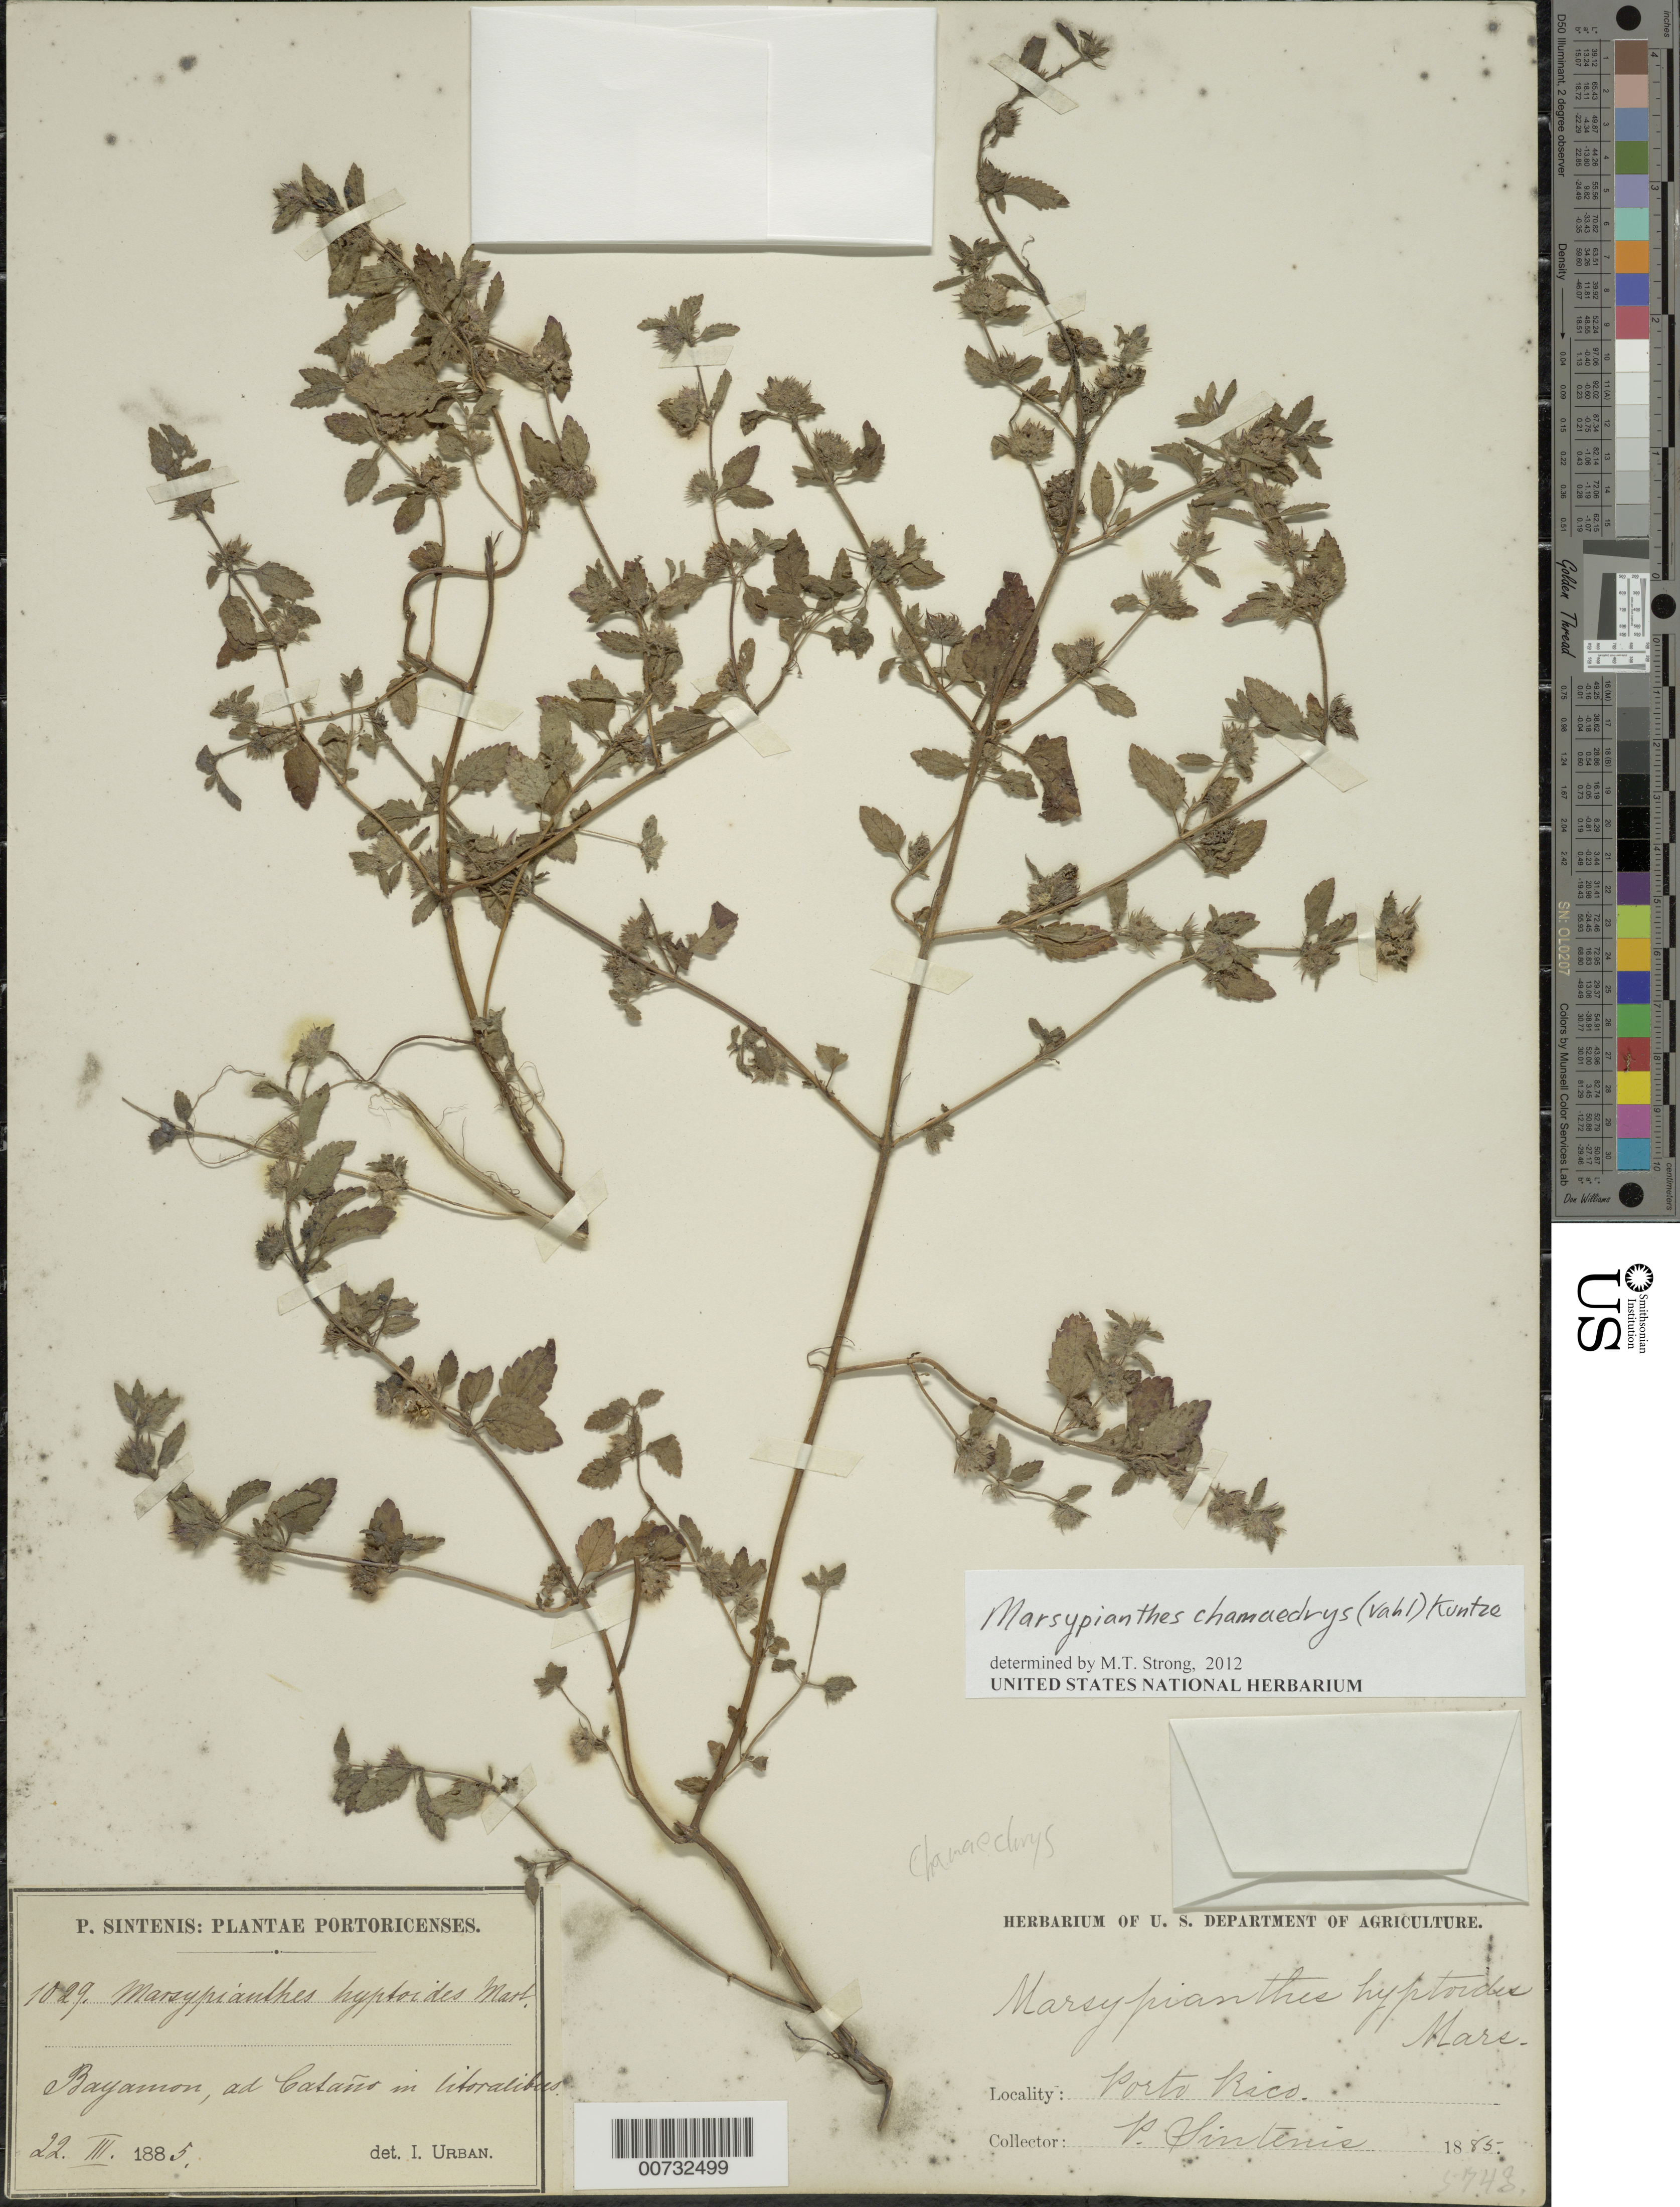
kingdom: Plantae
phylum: Tracheophyta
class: Magnoliopsida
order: Lamiales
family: Lamiaceae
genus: Marsypianthes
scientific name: Marsypianthes chamaedrys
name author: (Vahl) Kuntze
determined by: Strong, M. T., (US), Smithsonian Institution - National Museum of Natural History (UNITED STATES)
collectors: P. Sintenis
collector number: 1029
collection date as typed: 22 Mar 1885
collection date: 1885-03-22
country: Puerto Rico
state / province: Bayamón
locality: Bayamon, ad Cataño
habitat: In litoralibus